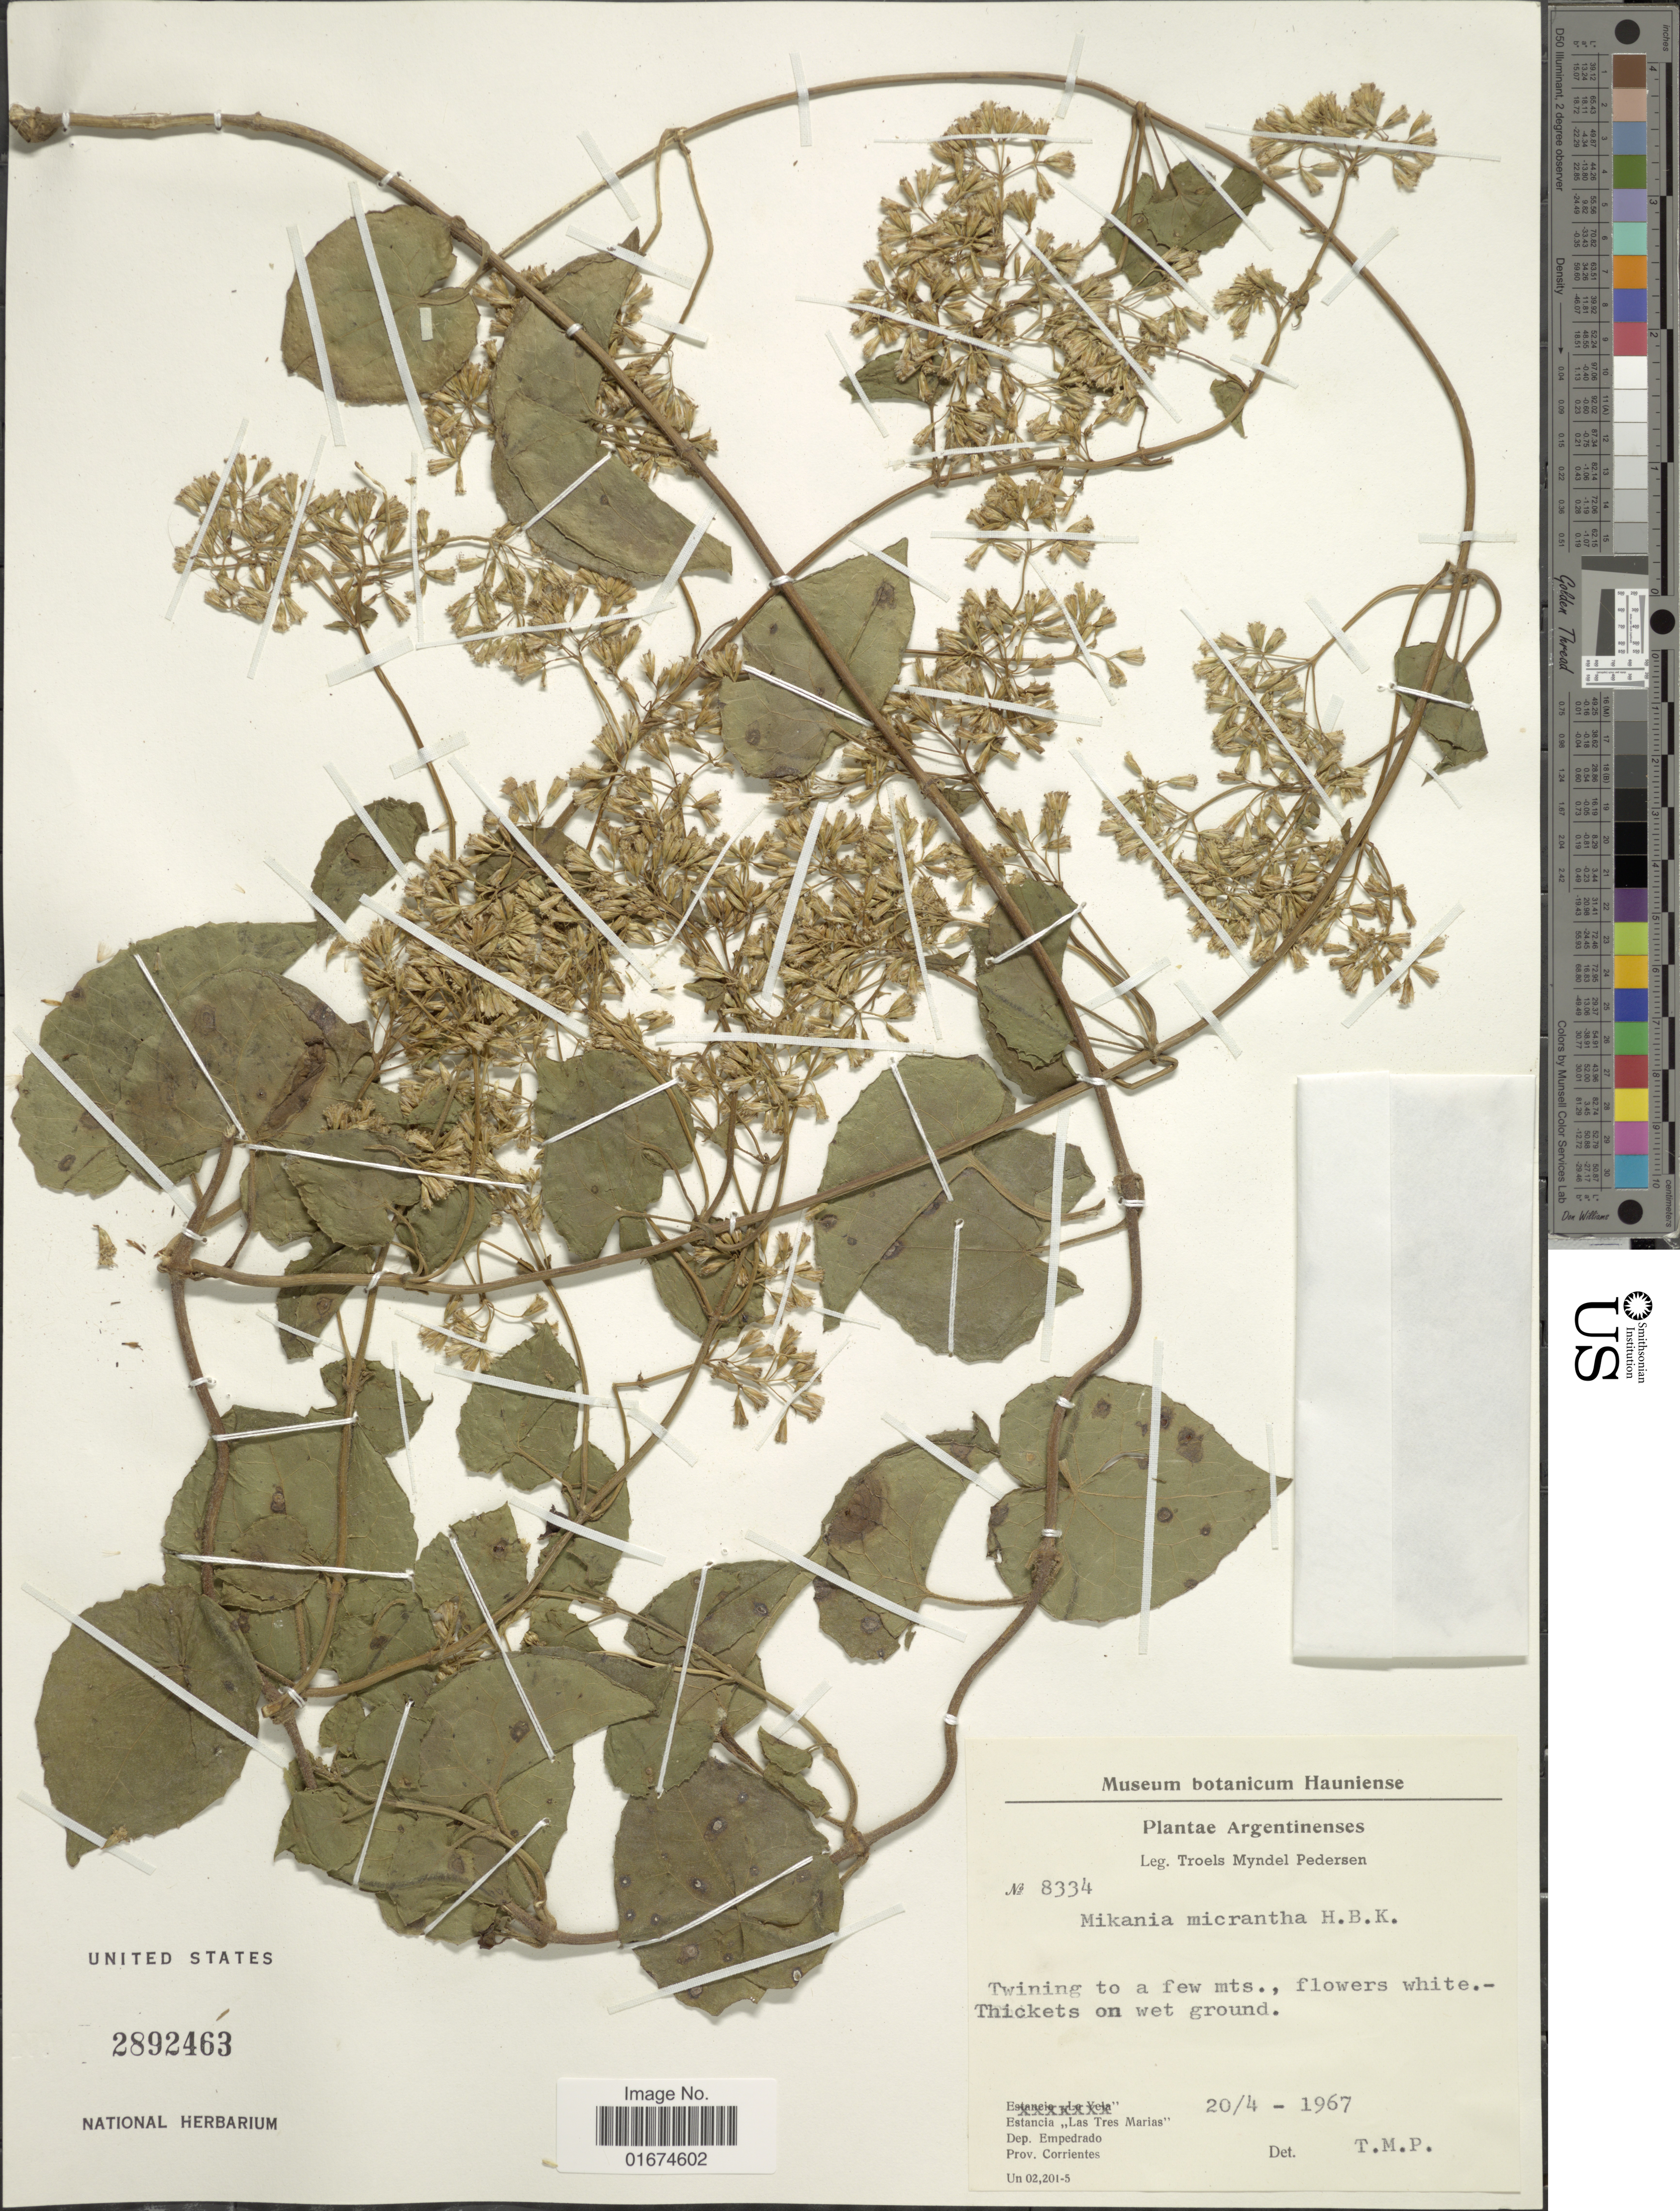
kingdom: Plantae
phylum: Tracheophyta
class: Magnoliopsida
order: Asterales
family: Asteraceae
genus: Mikania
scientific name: Mikania micrantha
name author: Kunth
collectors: T. Pederson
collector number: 8334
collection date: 1967-04-20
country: Argentina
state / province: Corrientes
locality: Estancia Las Tres Marias, Dep. Empedrado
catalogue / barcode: US 2892463